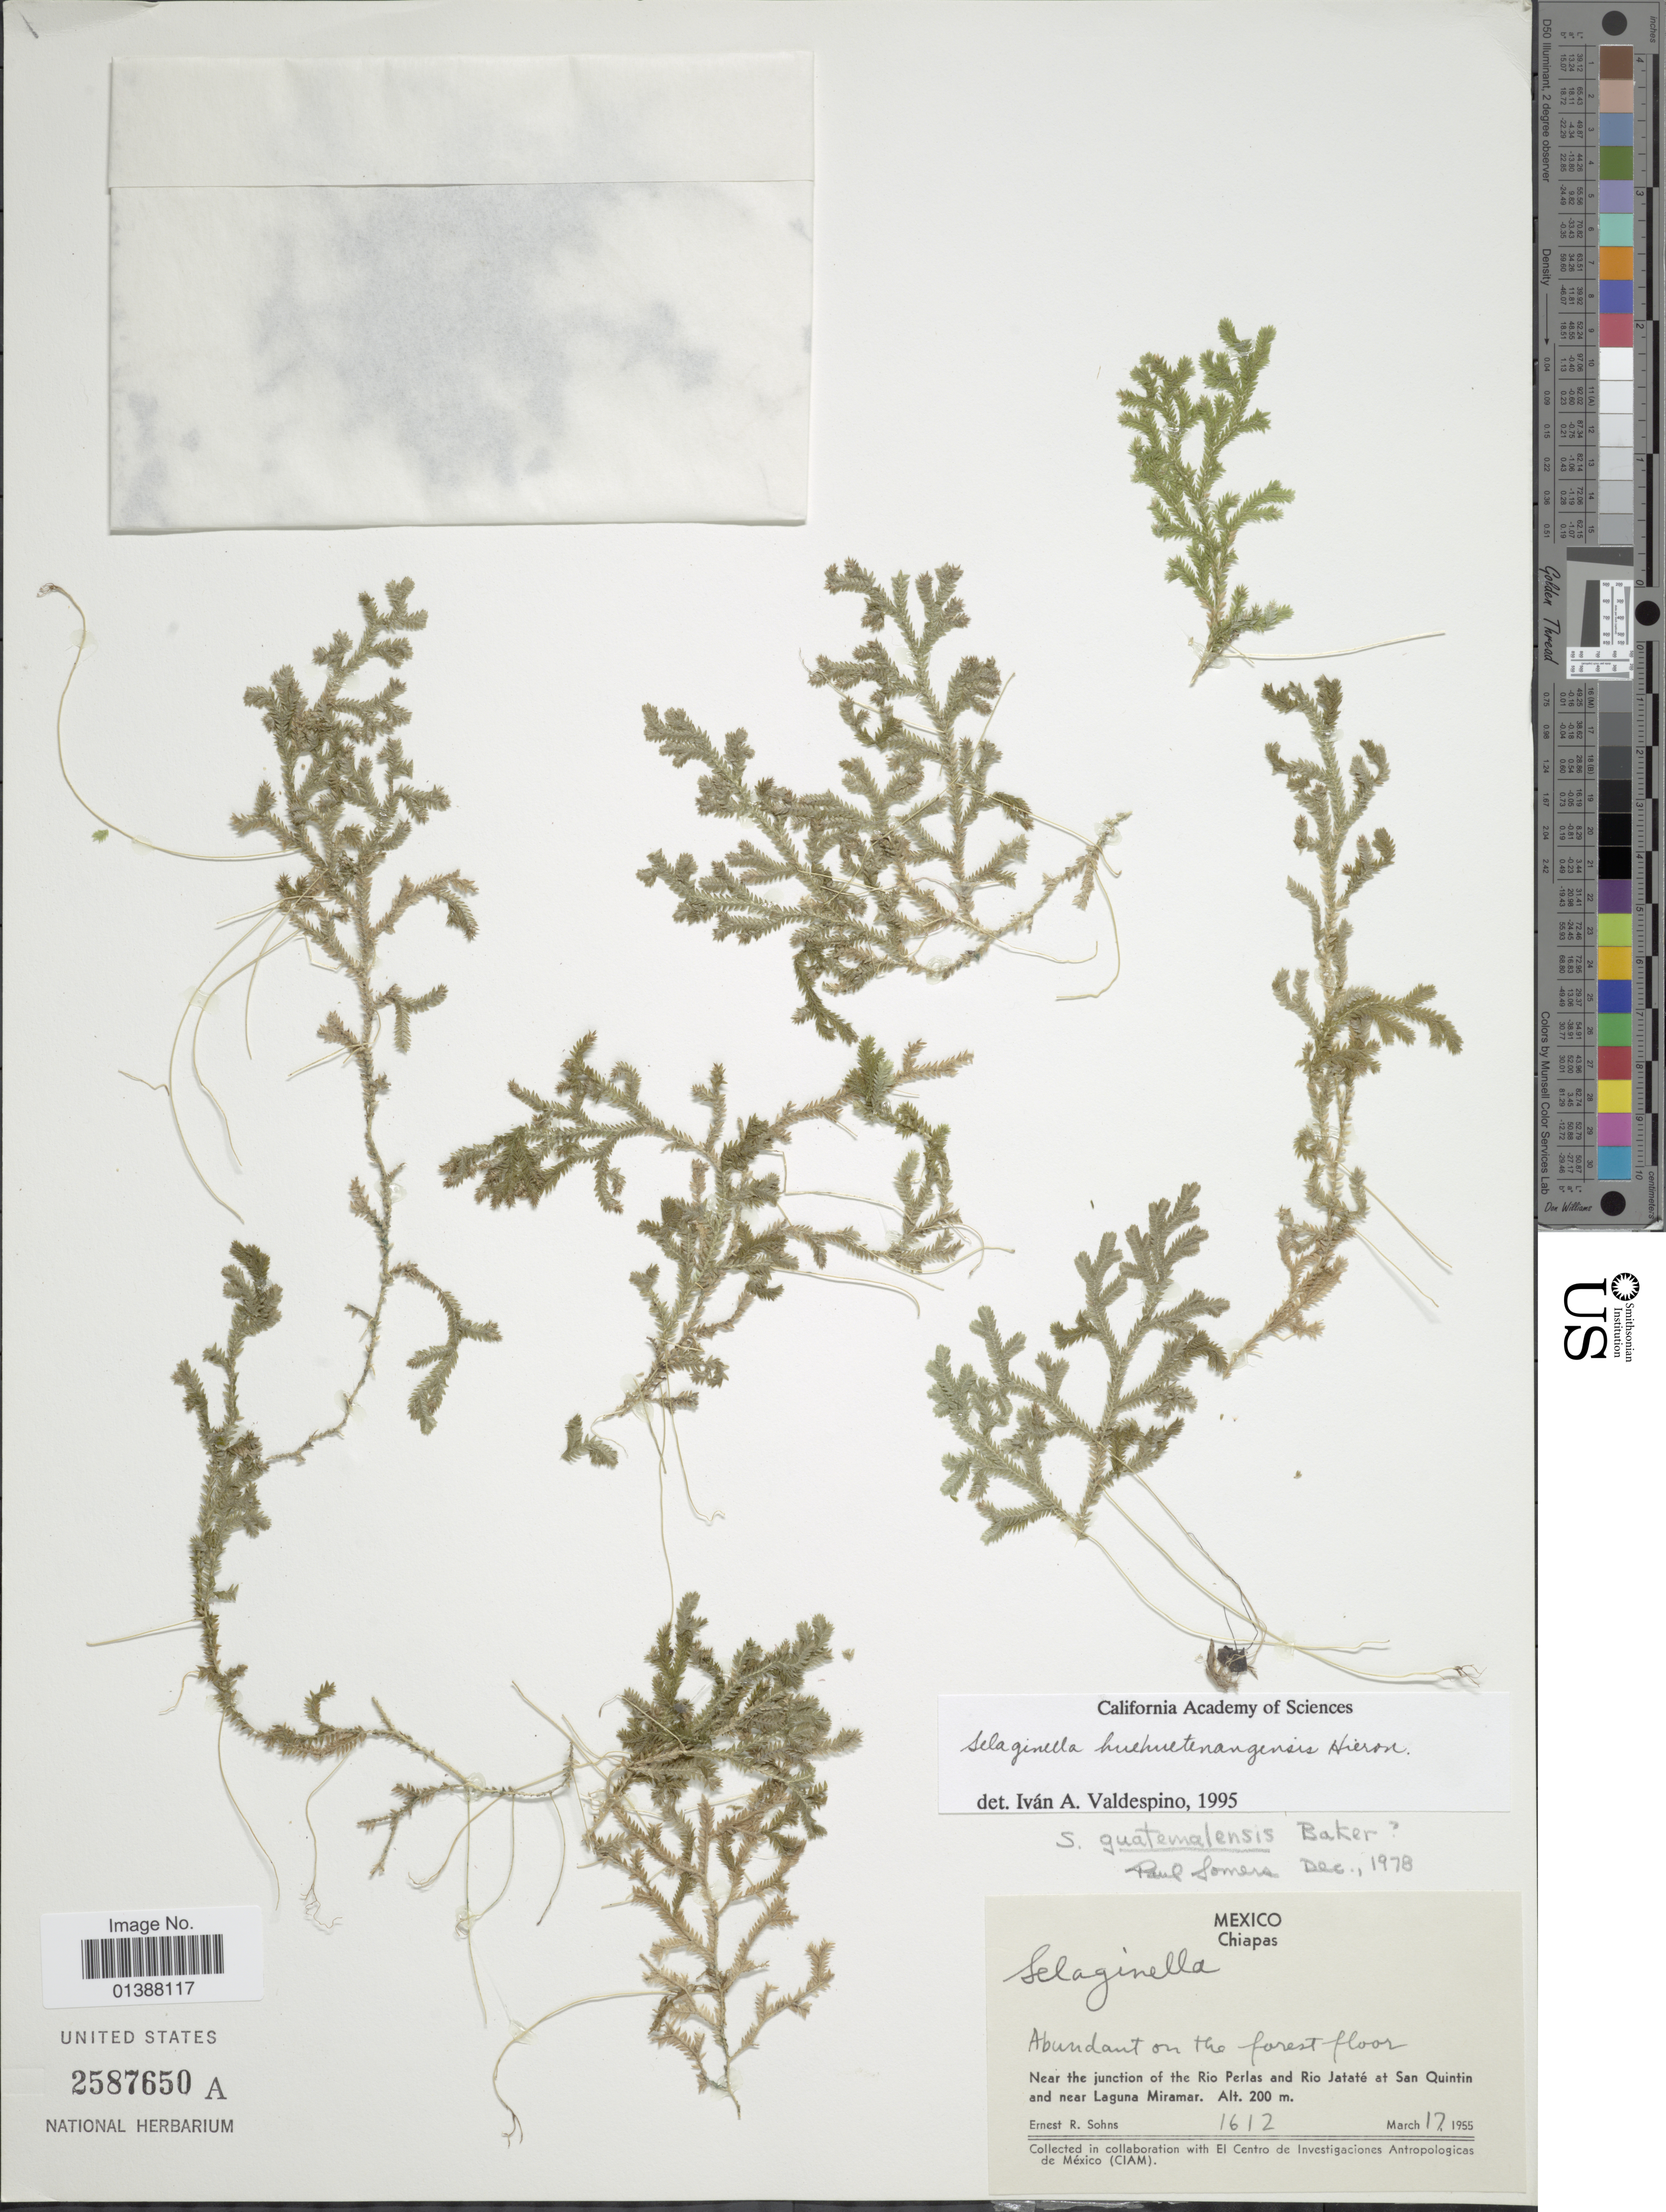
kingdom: Plantae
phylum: Tracheophyta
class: Lycopodiopsida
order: Selaginellales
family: Selaginellaceae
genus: Selaginella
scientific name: Selaginella huehuetenangensis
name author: Hieron.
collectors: E. R. Sohns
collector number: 1612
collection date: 1955-03-17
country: Mexico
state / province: Chiapas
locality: Near the junction of the Rio Perlas Jataté at San Quintin and near Laguna Miramar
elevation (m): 200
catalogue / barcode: US 2587650A